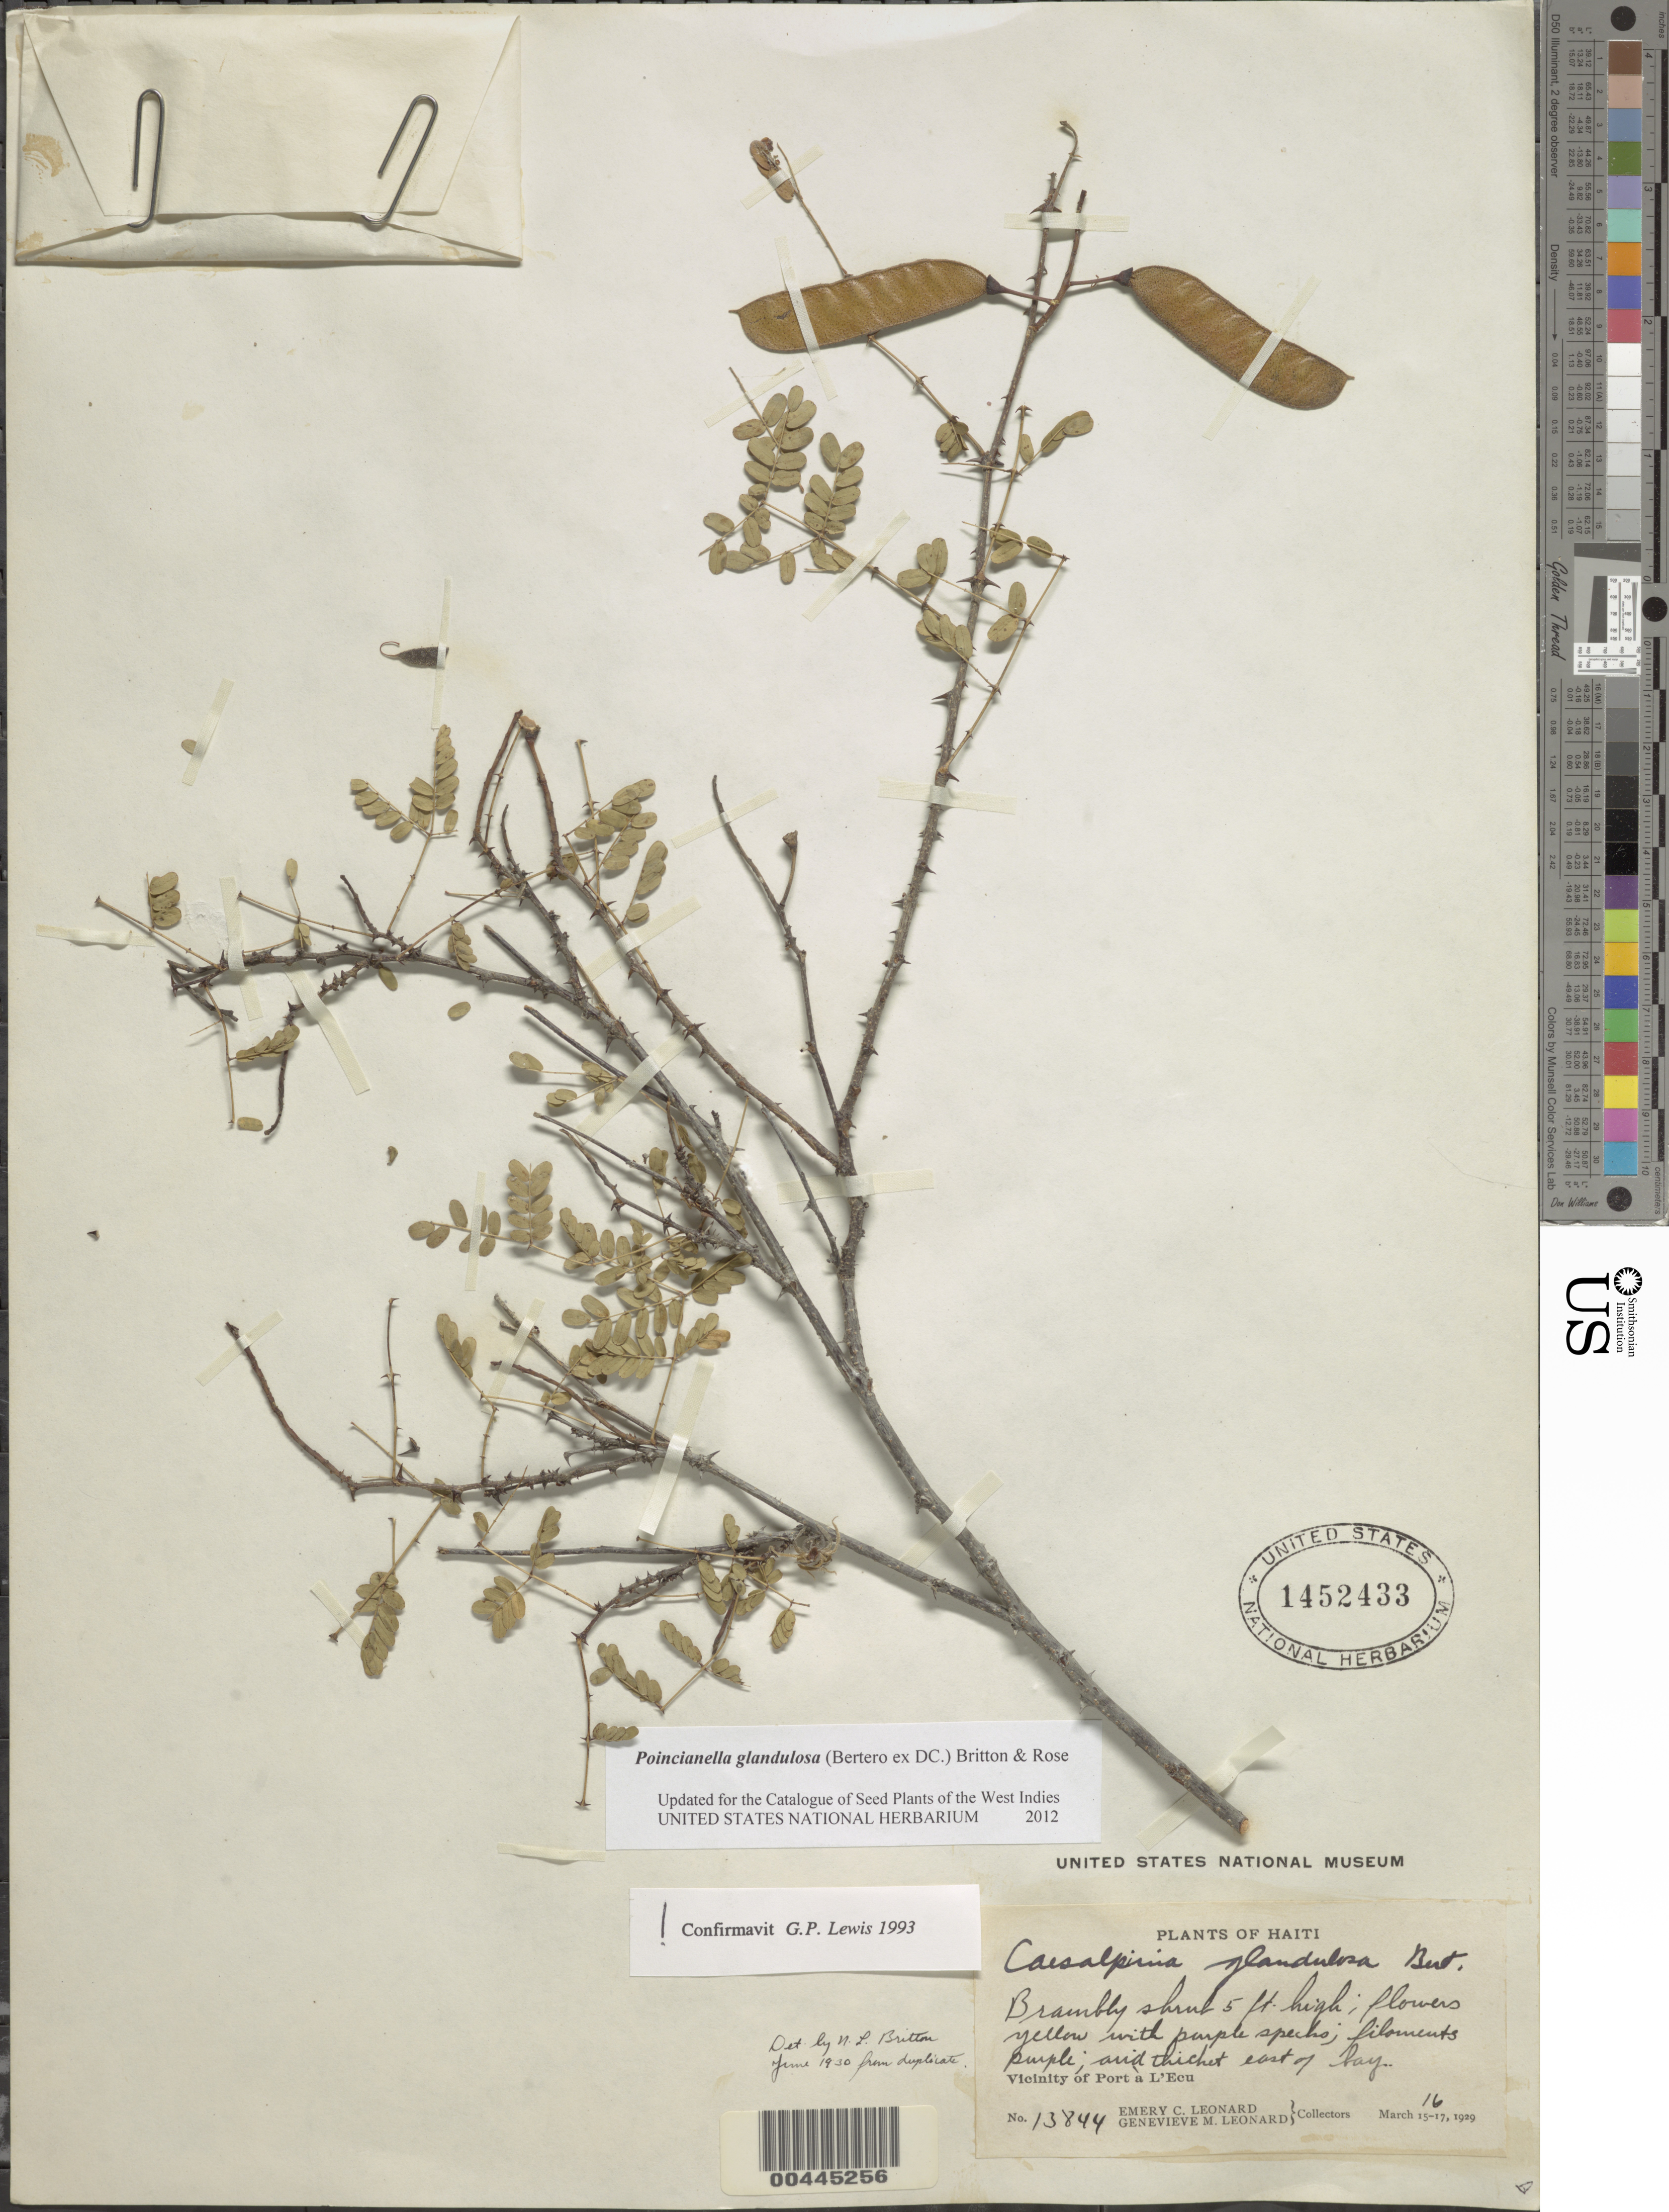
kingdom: Plantae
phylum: Tracheophyta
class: Magnoliopsida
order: Fabales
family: Fabaceae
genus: Erythrostemon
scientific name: Erythrostemon glandulosus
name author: (Bertero ex DC.) Gagnon & G.P. Lewis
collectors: E. C. Leonard & G. M. Leonard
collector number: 13844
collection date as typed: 16 Mar 1920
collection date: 1920-03-16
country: Haiti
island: Hispaniola Island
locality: Port a l'ecu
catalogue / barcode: US 1452433